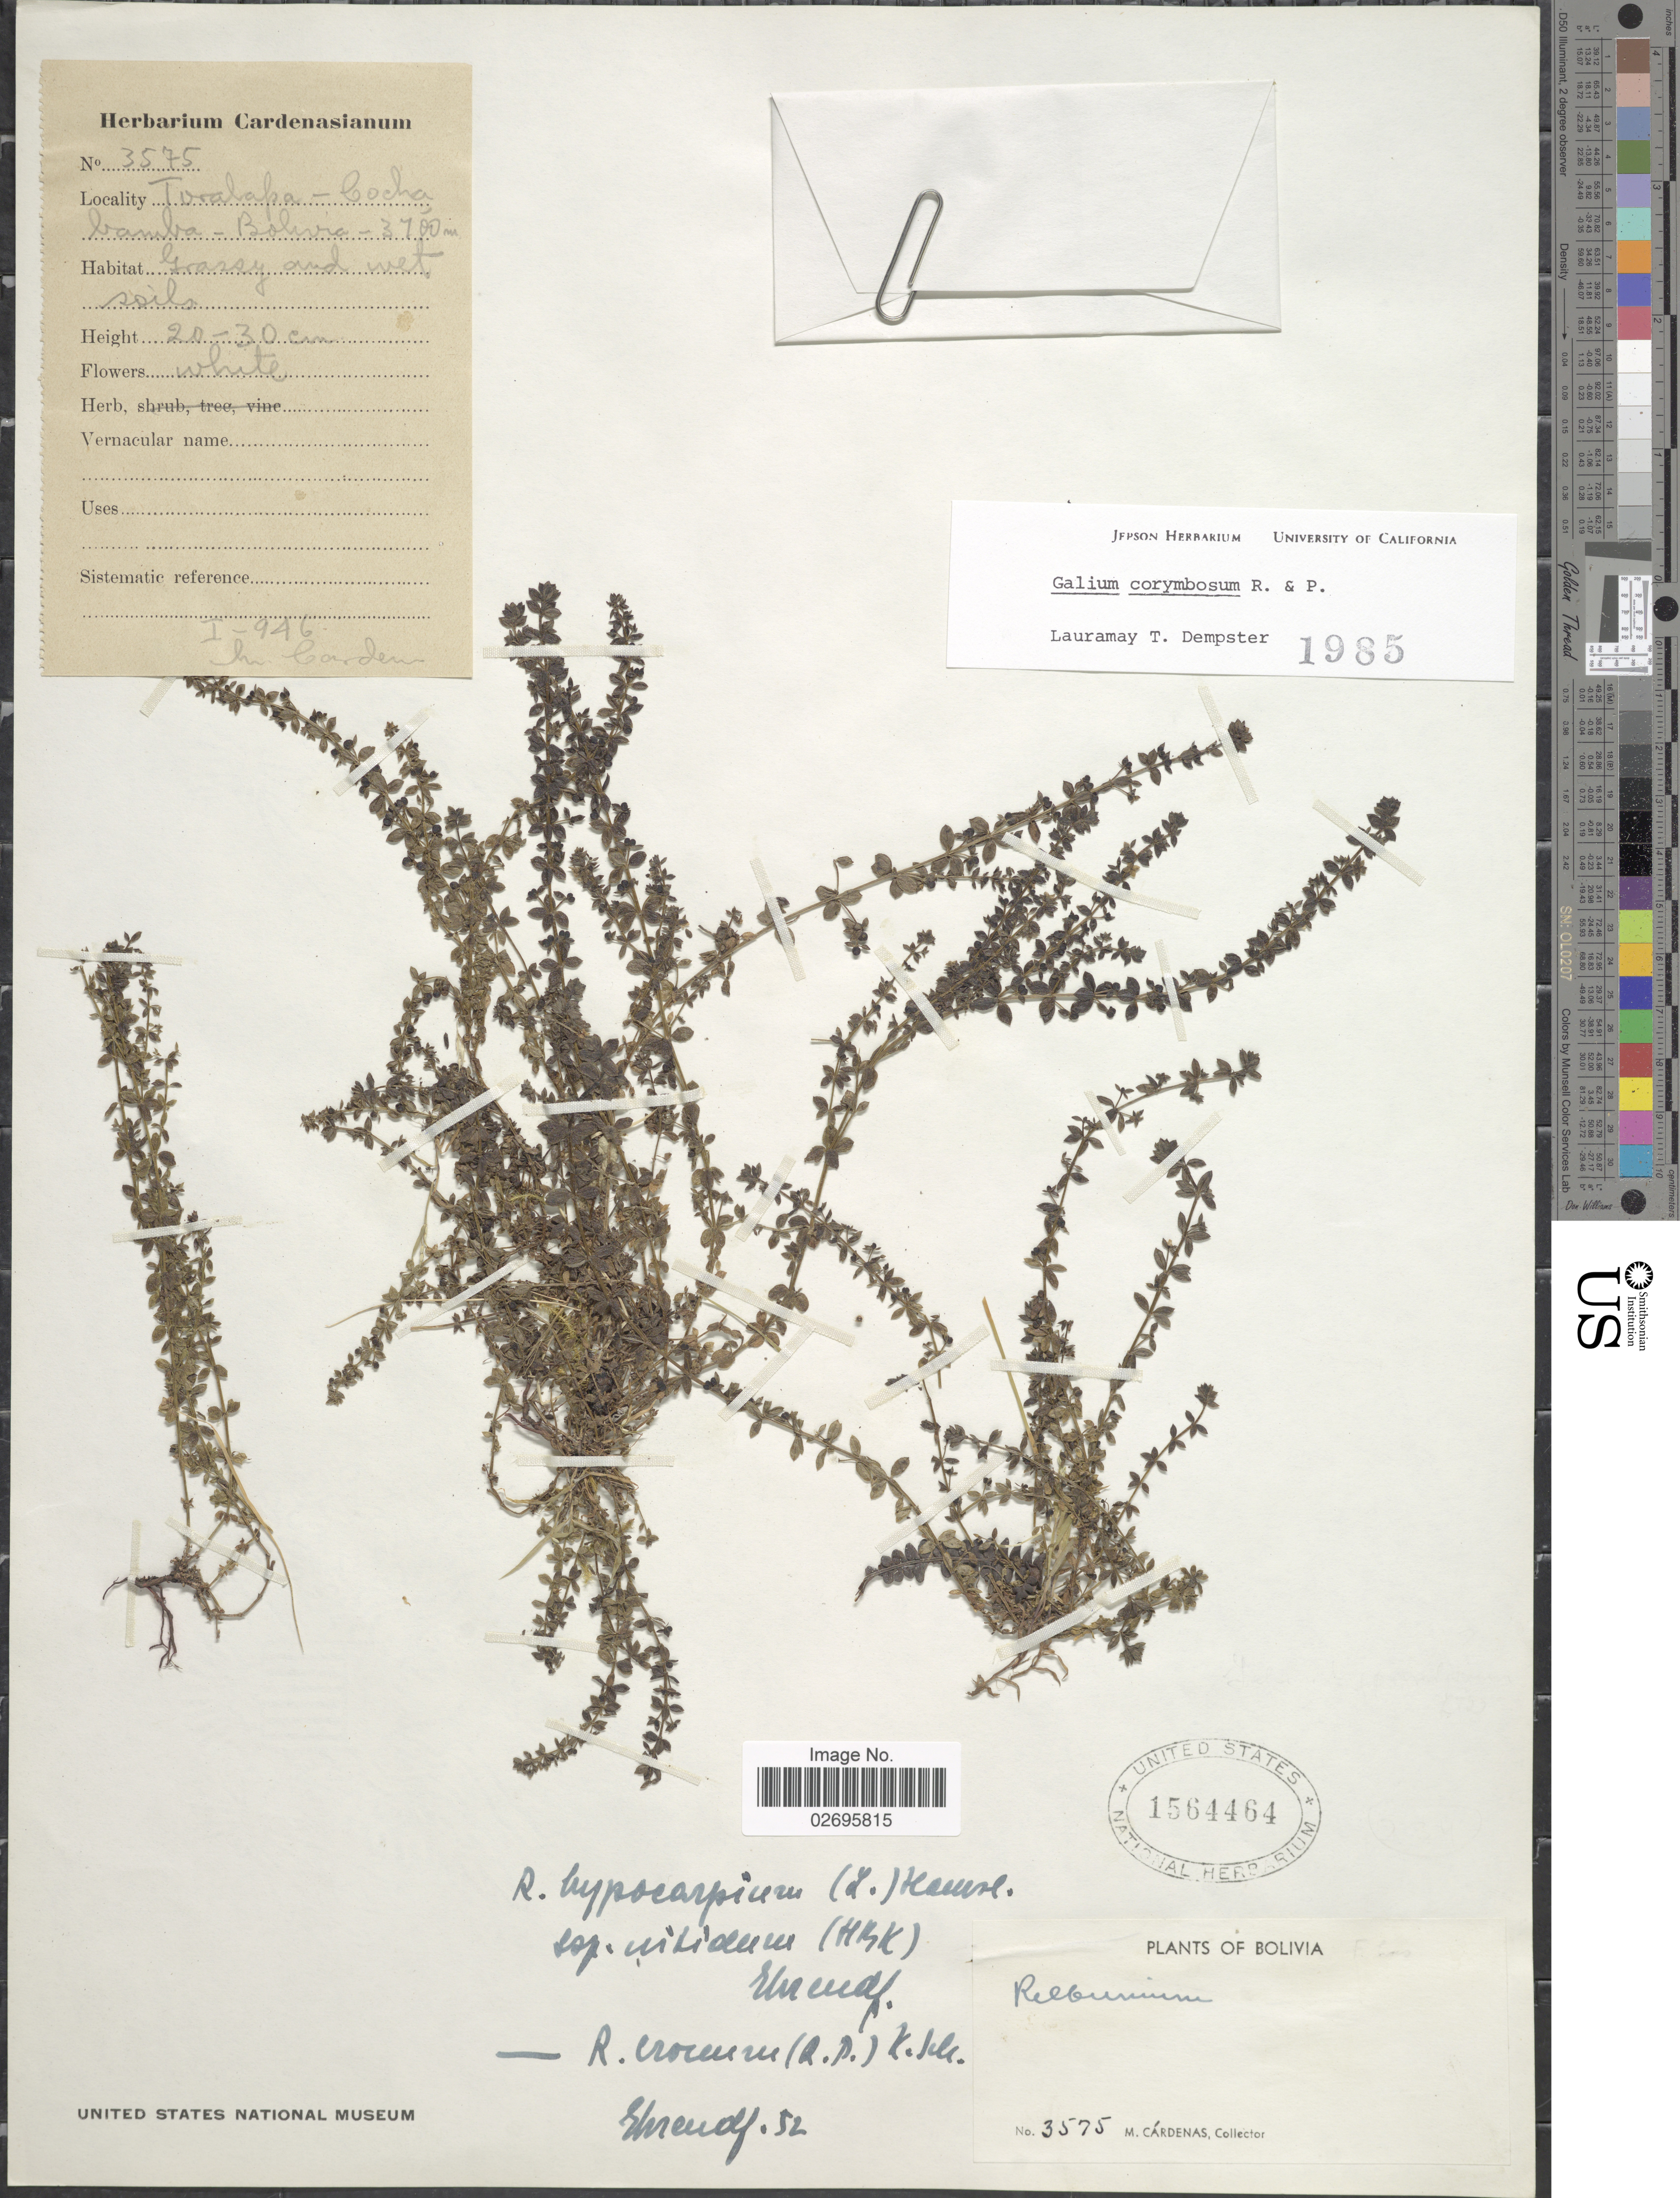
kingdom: Plantae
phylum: Tracheophyta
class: Magnoliopsida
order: Gentianales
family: Rubiaceae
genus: Galium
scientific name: Galium corymbosum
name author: Ruiz & Pav.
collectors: M. Cárdenas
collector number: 3575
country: Bolivia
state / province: Cochabamba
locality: Toralaba, Cochabamba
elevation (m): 3700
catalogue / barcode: US 1564464